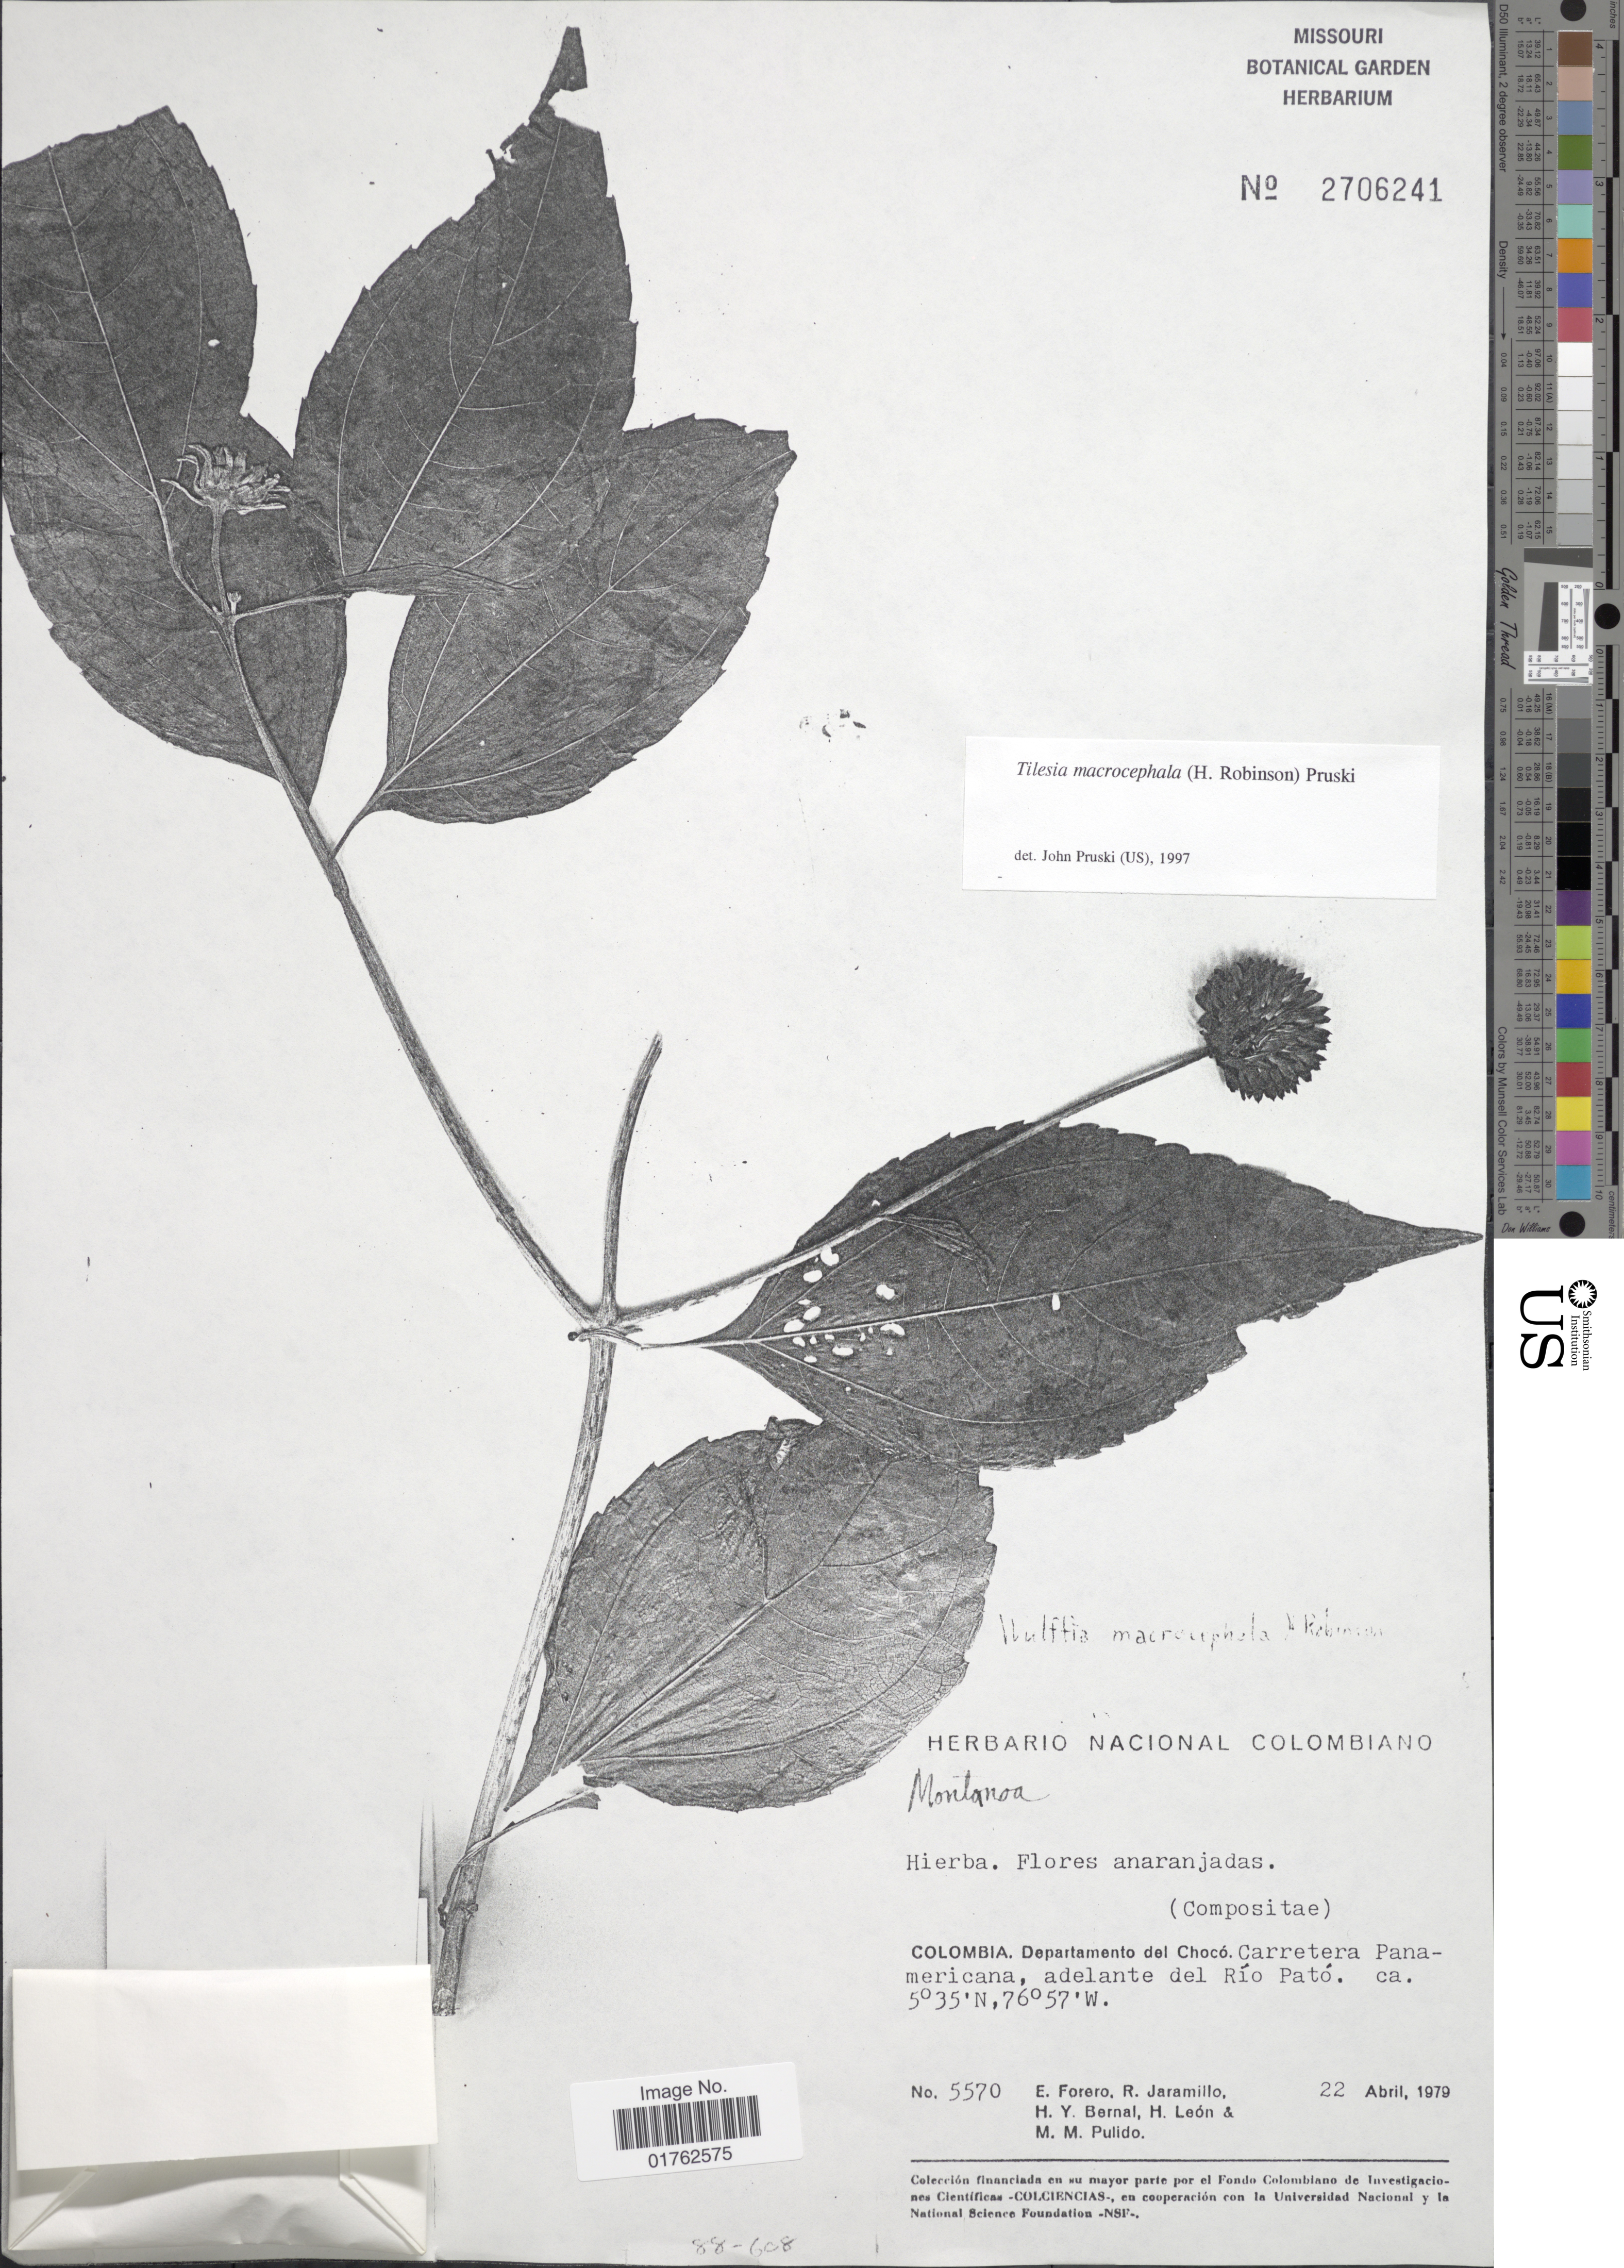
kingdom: Plantae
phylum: Tracheophyta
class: Magnoliopsida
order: Asterales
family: Asteraceae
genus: Wulffia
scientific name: Wulffia macrocephala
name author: H. Rob.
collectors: E. Forero, R. Jaramillo M., H. Y. Bernal, H. León & M. Pulido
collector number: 5570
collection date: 1979-04-22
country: Colombia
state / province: Chocó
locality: Carretera Panamericana, adelante del Rio Pato